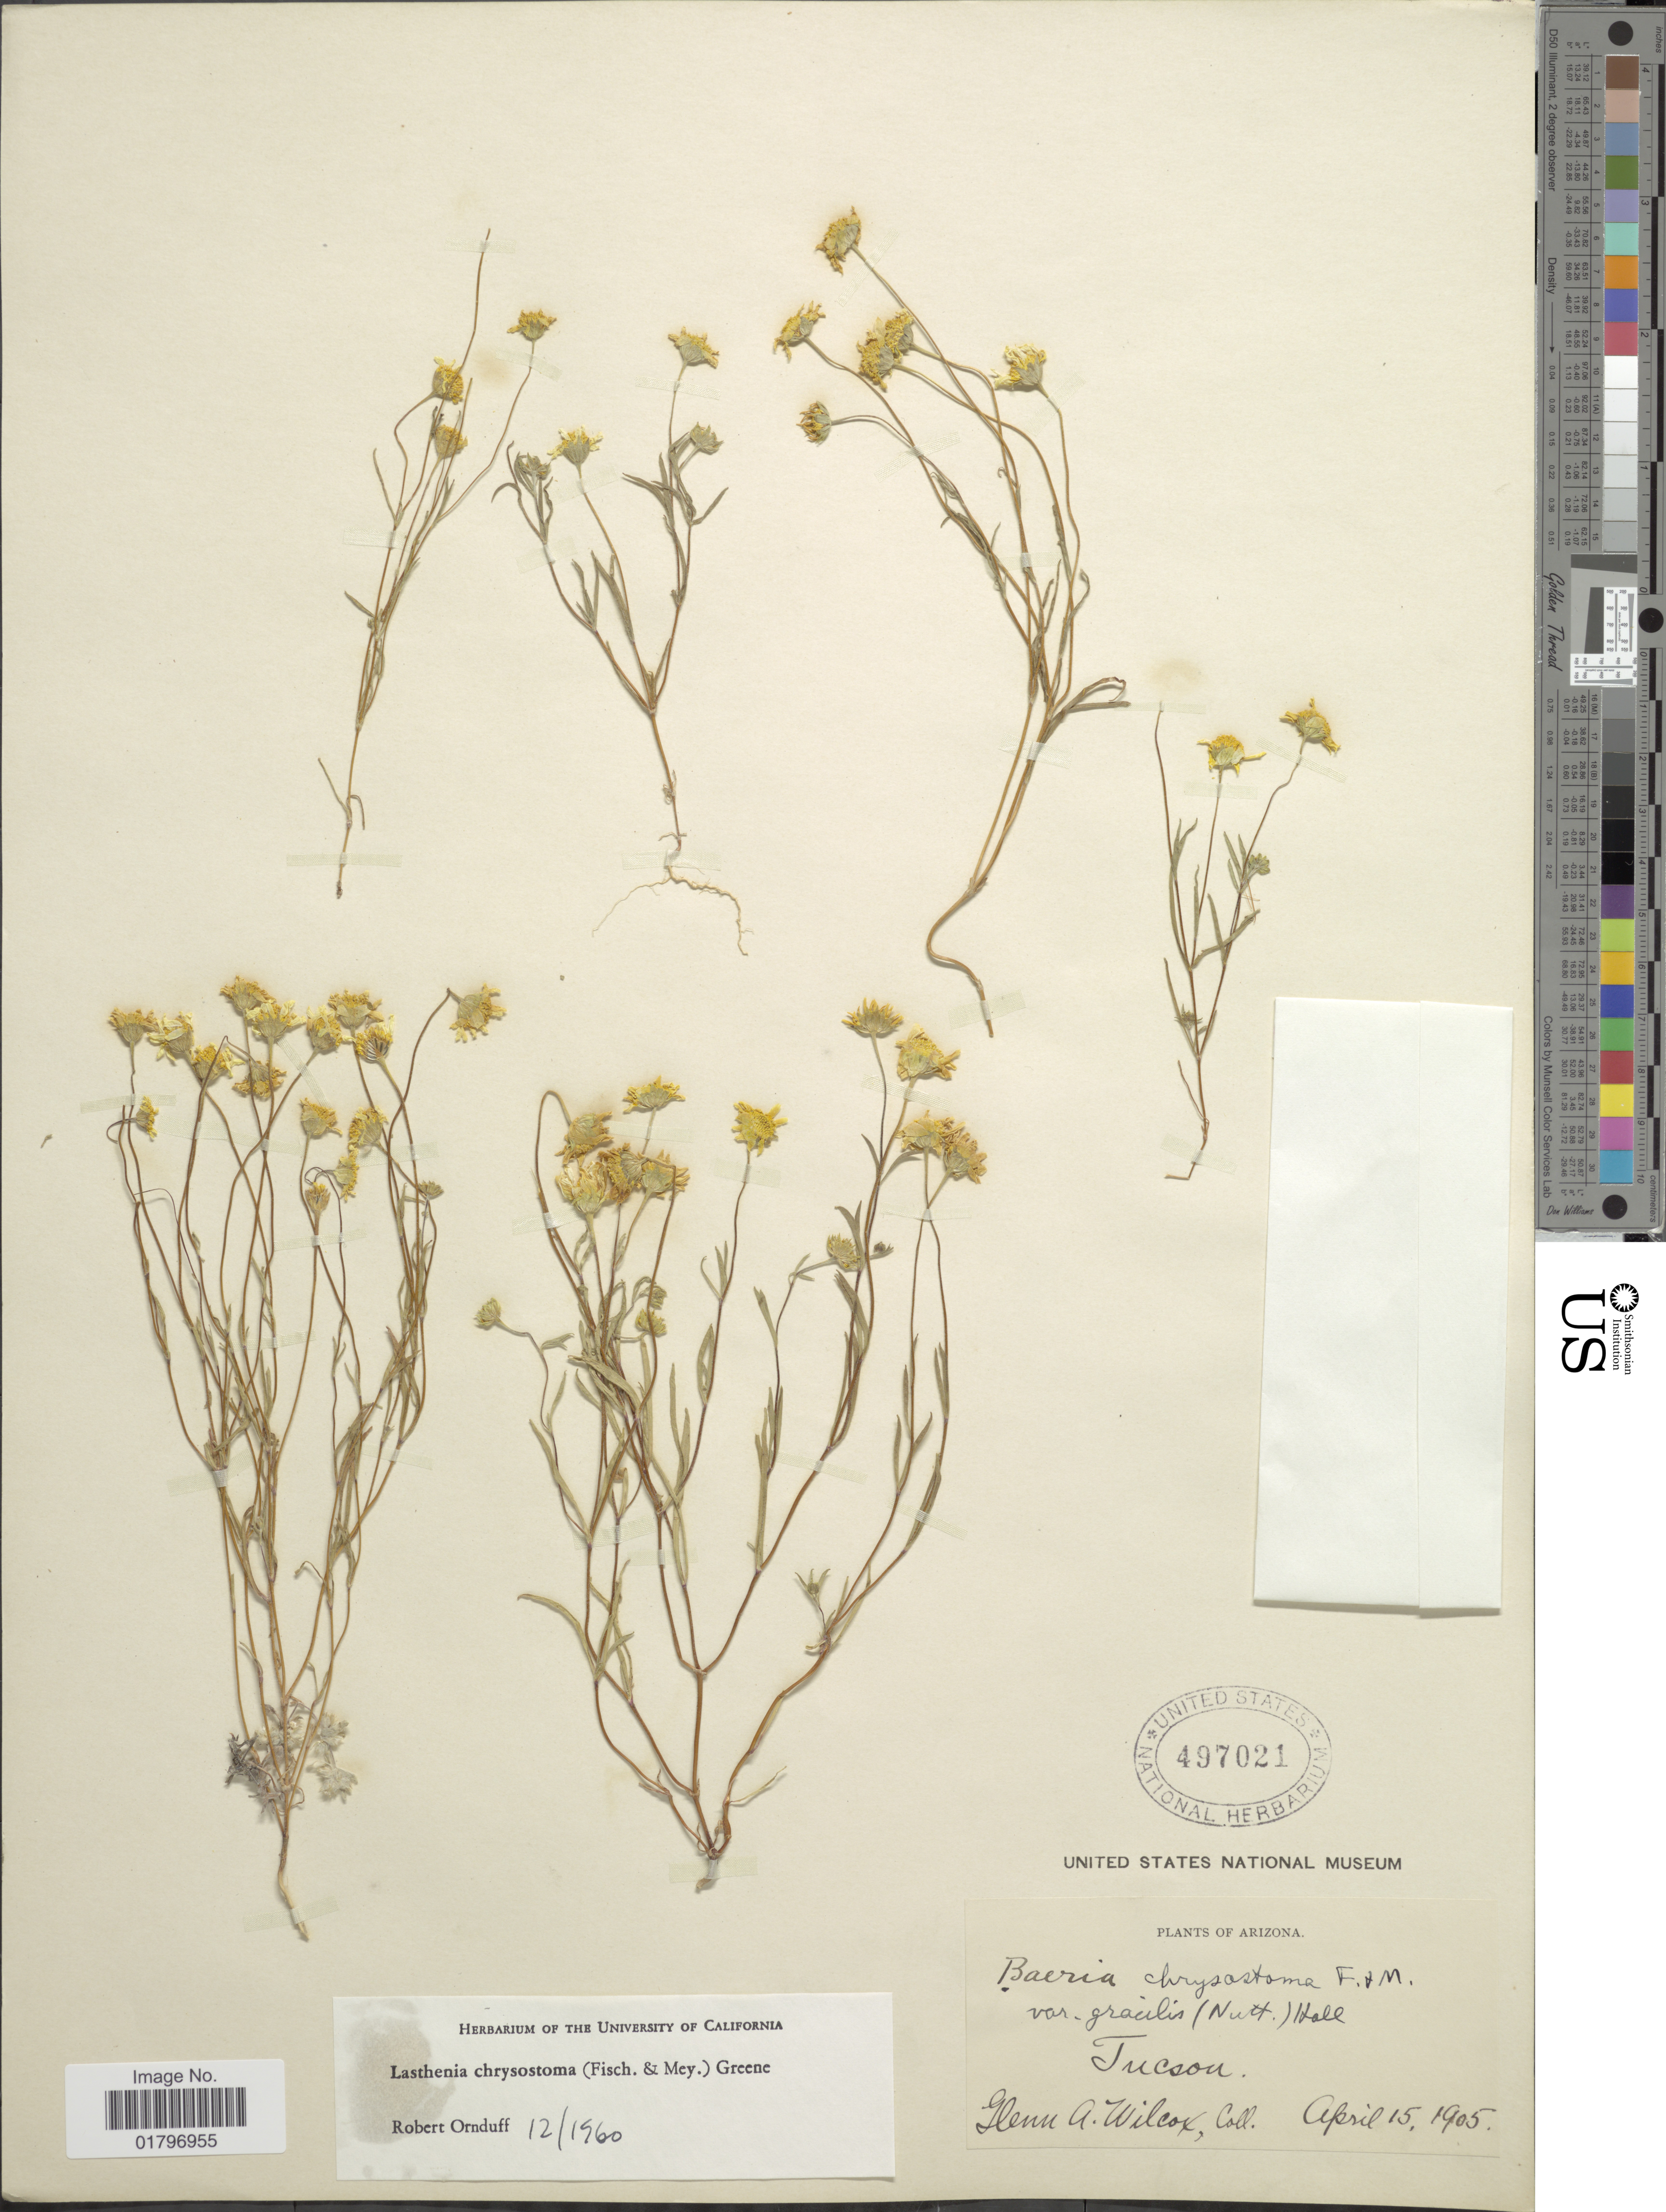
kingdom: Plantae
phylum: Tracheophyta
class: Magnoliopsida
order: Asterales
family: Asteraceae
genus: Lasthenia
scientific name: Lasthenia chrysostoma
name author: (Fisch. & C.A. Mey.) Greene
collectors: Mrs. G. Wilcox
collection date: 1905-04-15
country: United States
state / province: Arizona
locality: Tucson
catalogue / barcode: US 497021